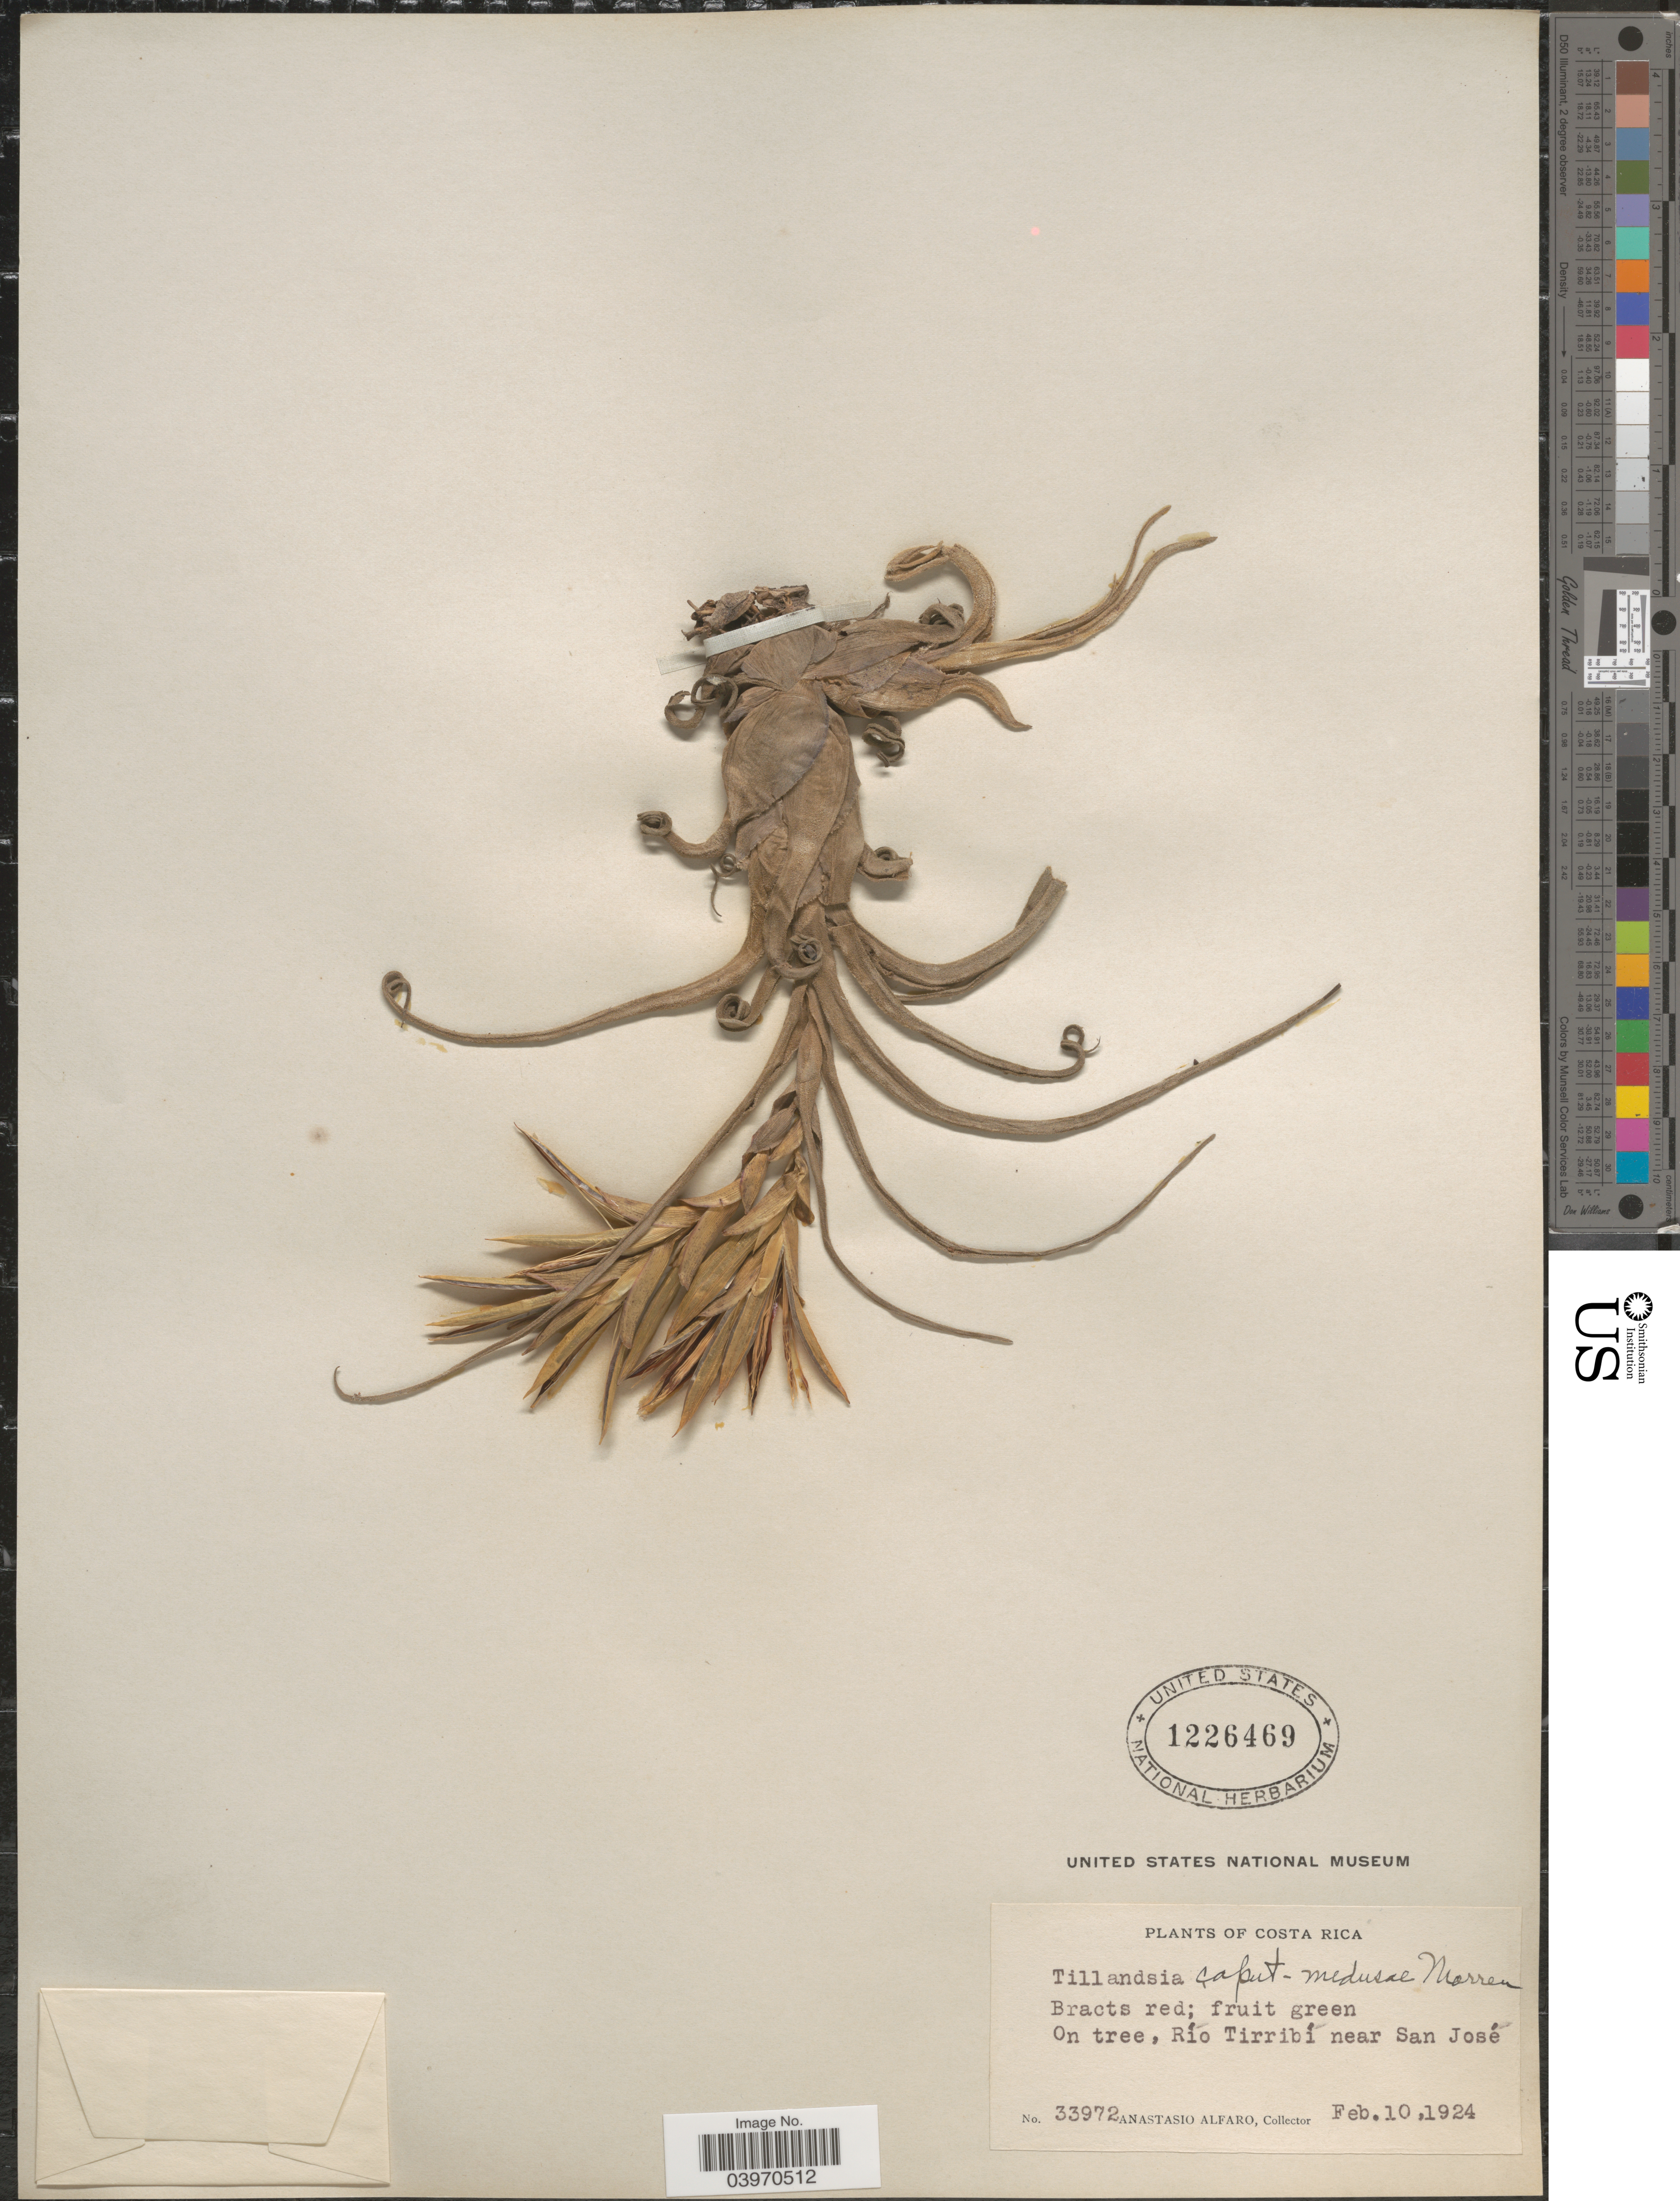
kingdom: Plantae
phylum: Tracheophyta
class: Liliopsida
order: Poales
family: Bromeliaceae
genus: Tillandsia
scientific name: Tillandsia caput-medusae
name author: É. Morren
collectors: A. Alfaro Gonzalez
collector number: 33972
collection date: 1924-02-10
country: Costa Rica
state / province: San José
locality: On tree, Río Tirribí near San José.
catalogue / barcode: US 1226469